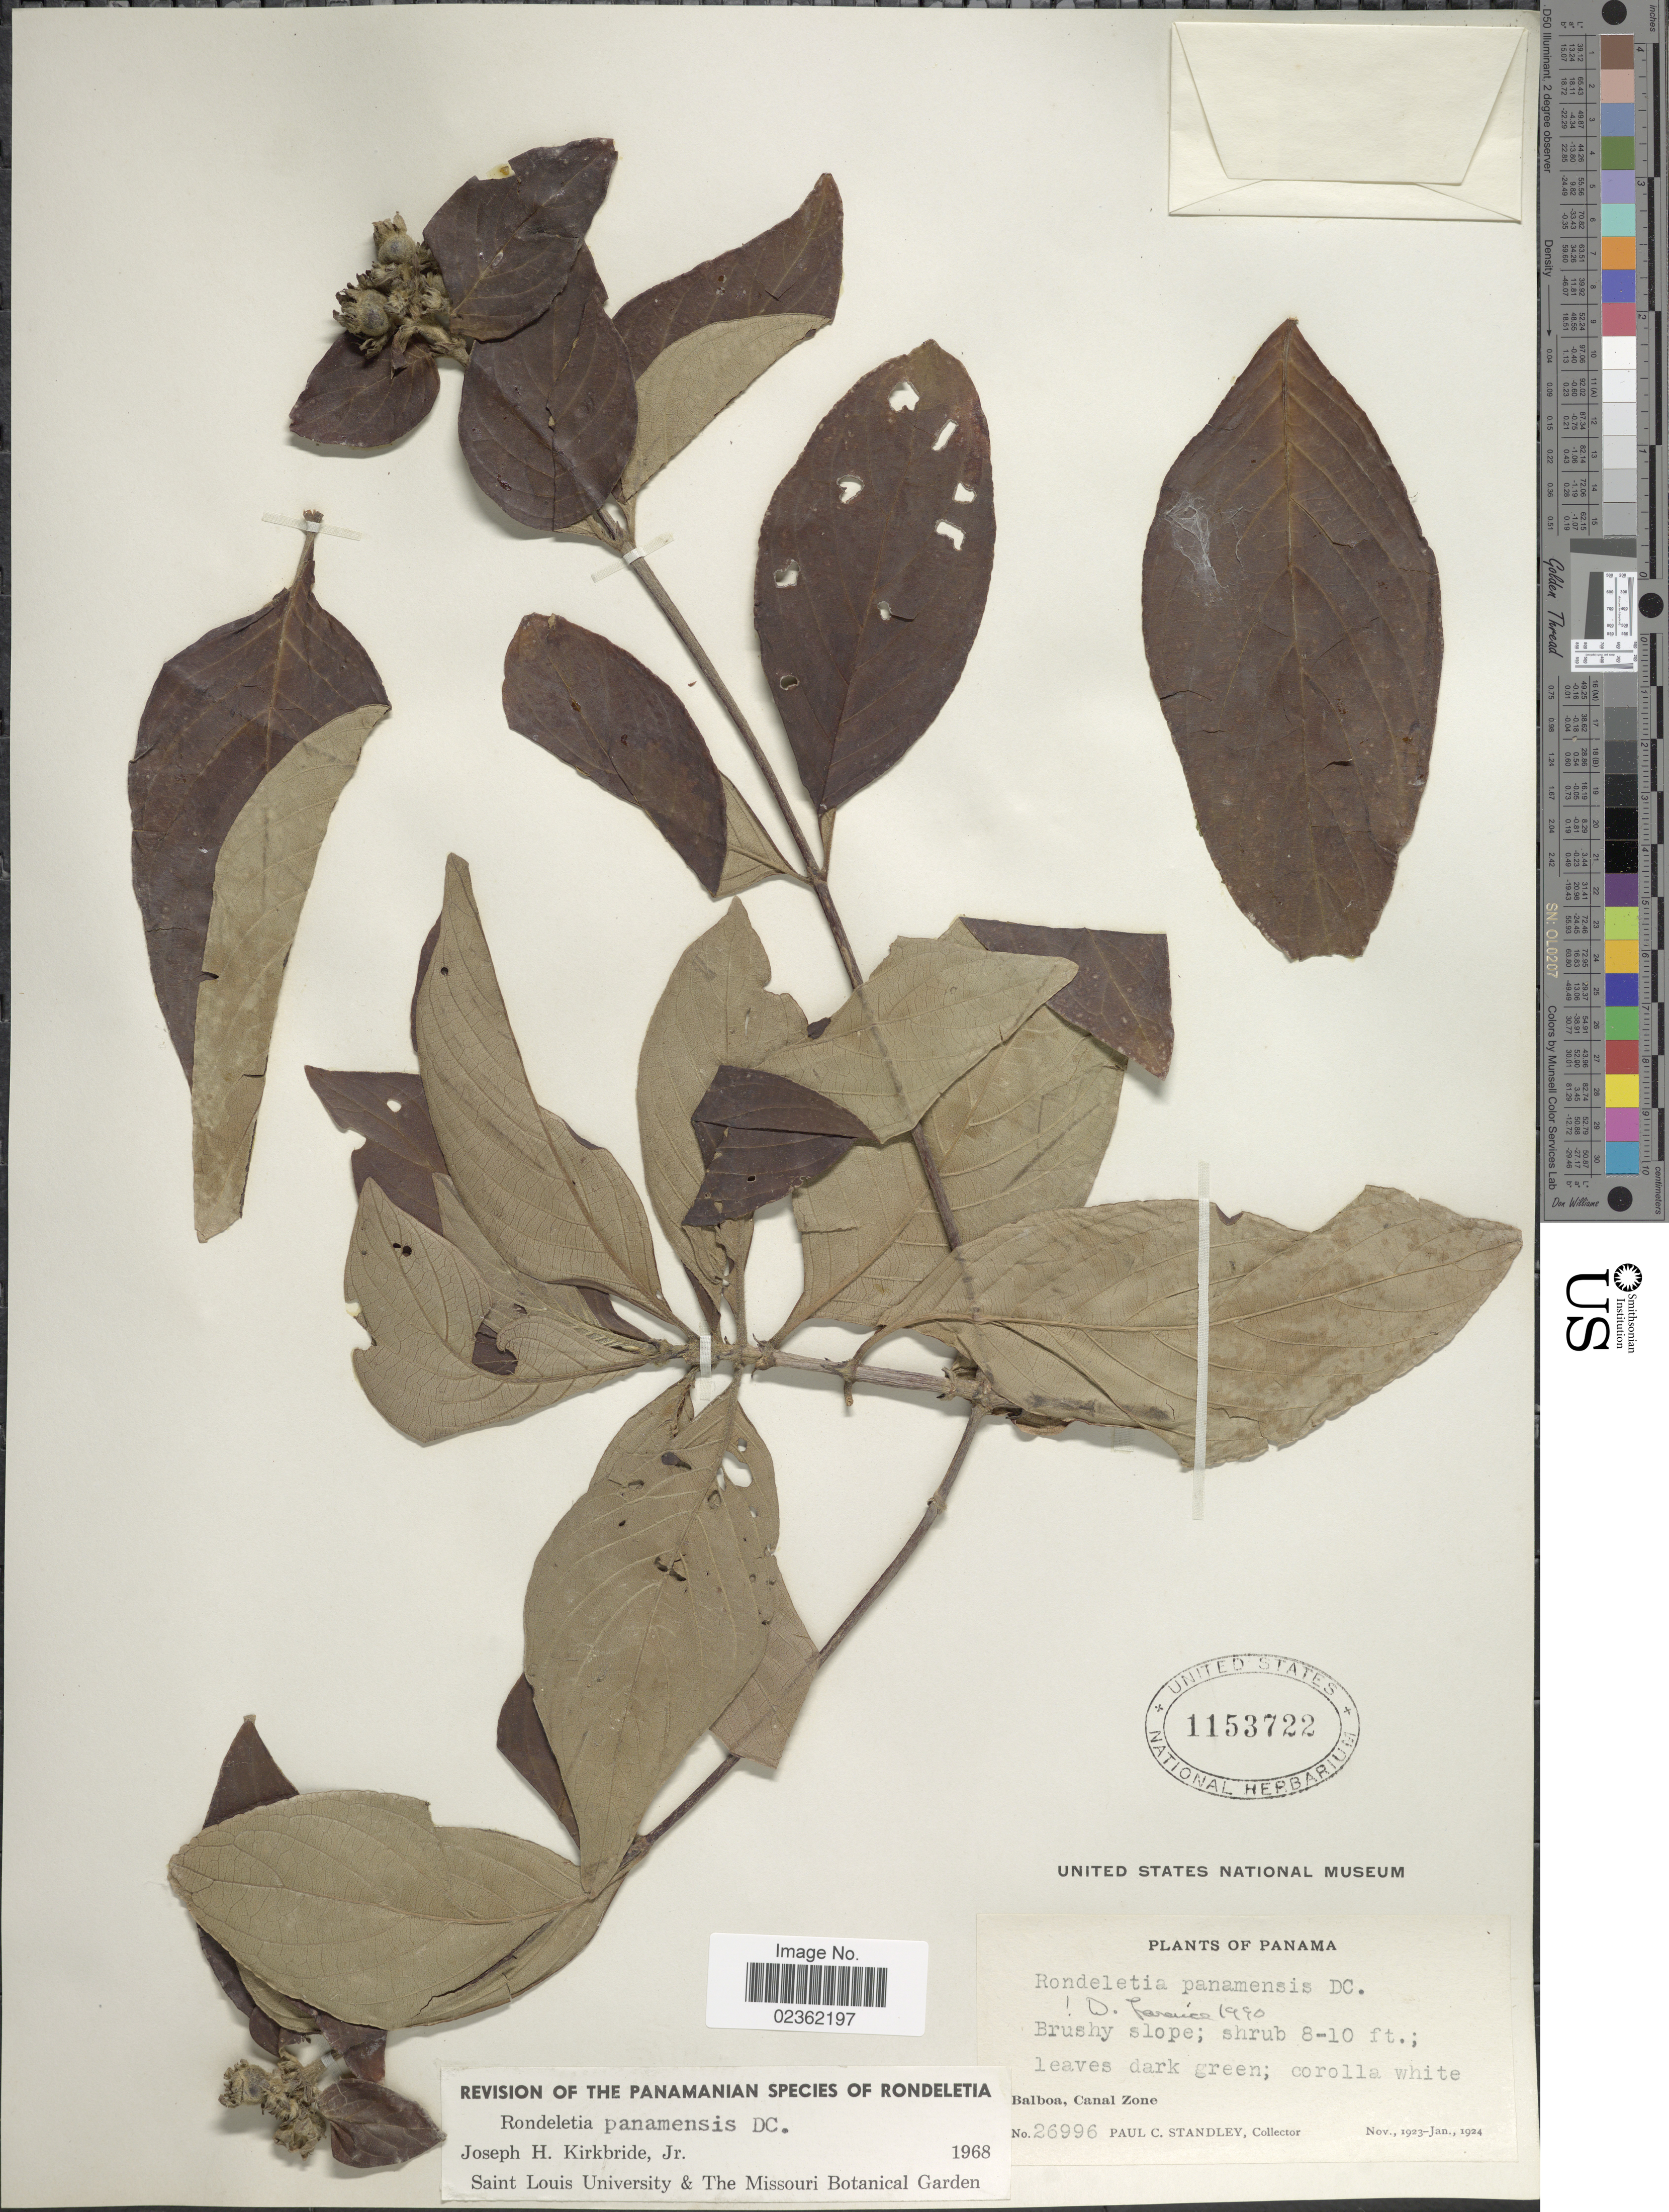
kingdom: Plantae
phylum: Tracheophyta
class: Magnoliopsida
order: Gentianales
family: Rubiaceae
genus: Rondeletia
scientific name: Rondeletia panamensis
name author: DC.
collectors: P. C. Standley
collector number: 26996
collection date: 1923-11/1924-01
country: Panama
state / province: Colón / Panamá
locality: Brushy slope, Balboa, Canal Zone.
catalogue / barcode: US 1153722